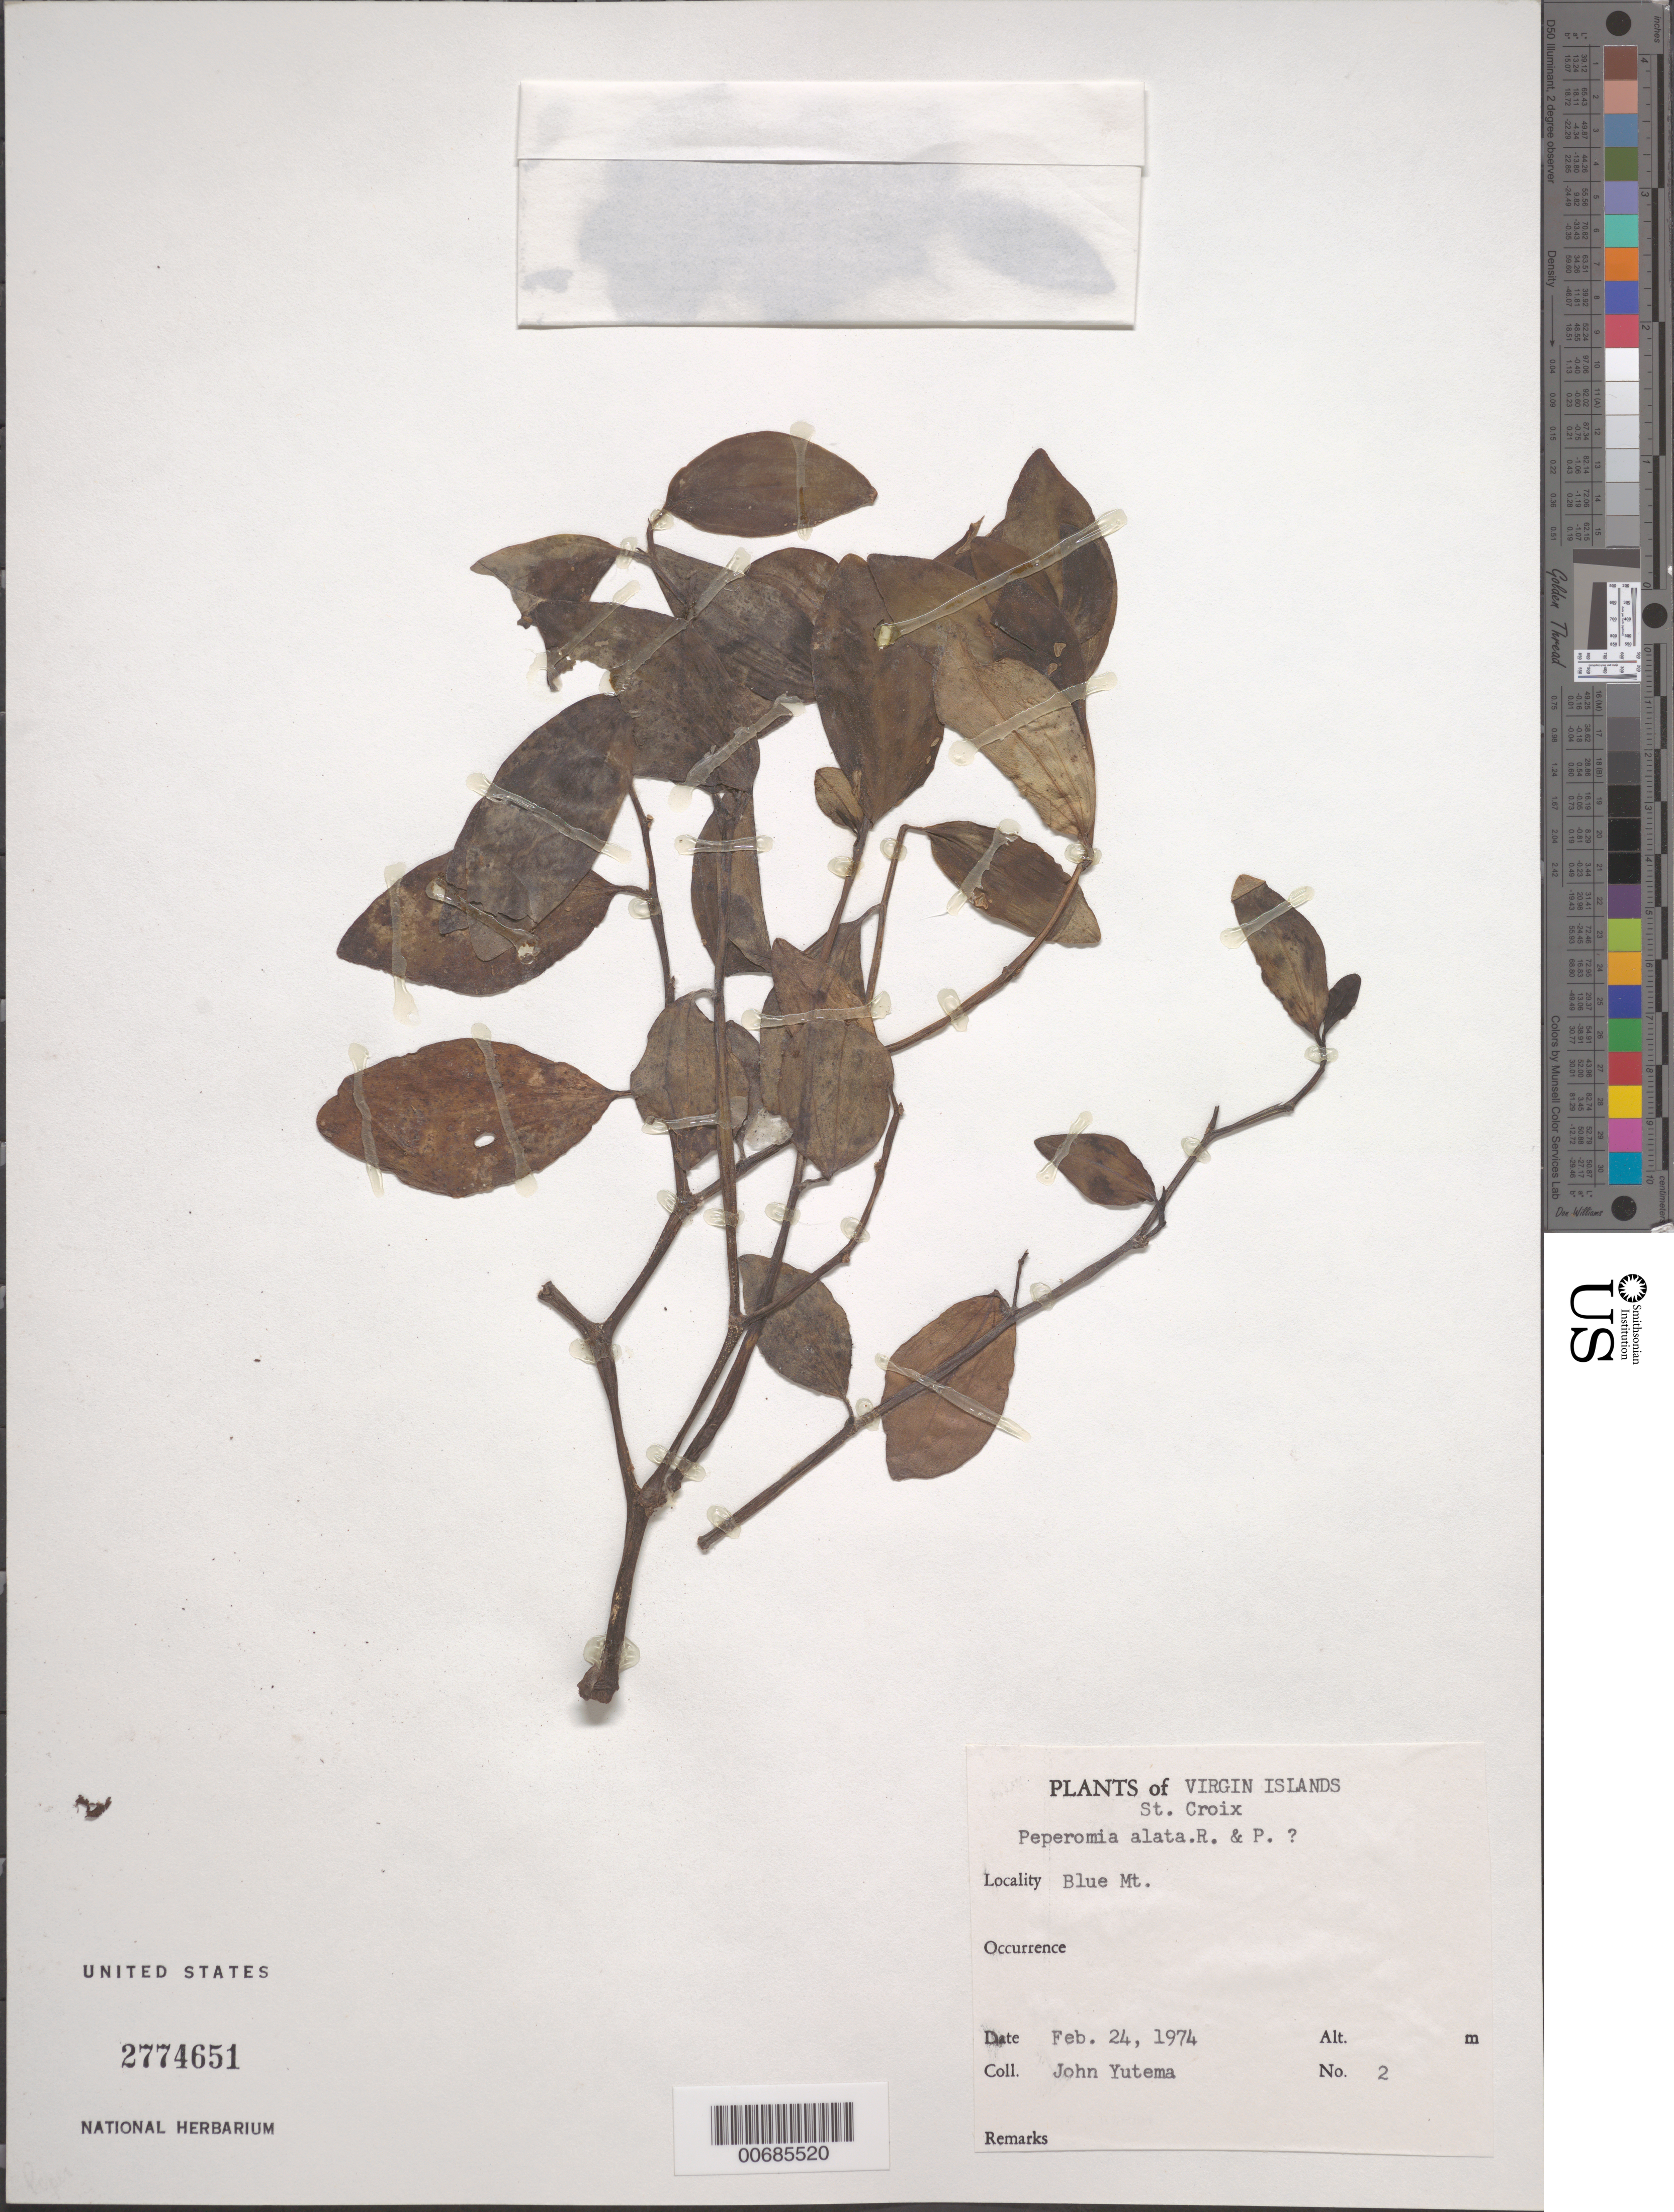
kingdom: Plantae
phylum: Tracheophyta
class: Magnoliopsida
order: Piperales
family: Piperaceae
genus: Peperomia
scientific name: Peperomia alata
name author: Ruiz & Pav.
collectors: J. Yutema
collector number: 2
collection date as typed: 24 Feb 1974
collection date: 1974-02-24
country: U.S. Virgin Islands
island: St. Croix Island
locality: Blue Mt.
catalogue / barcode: US 2774651